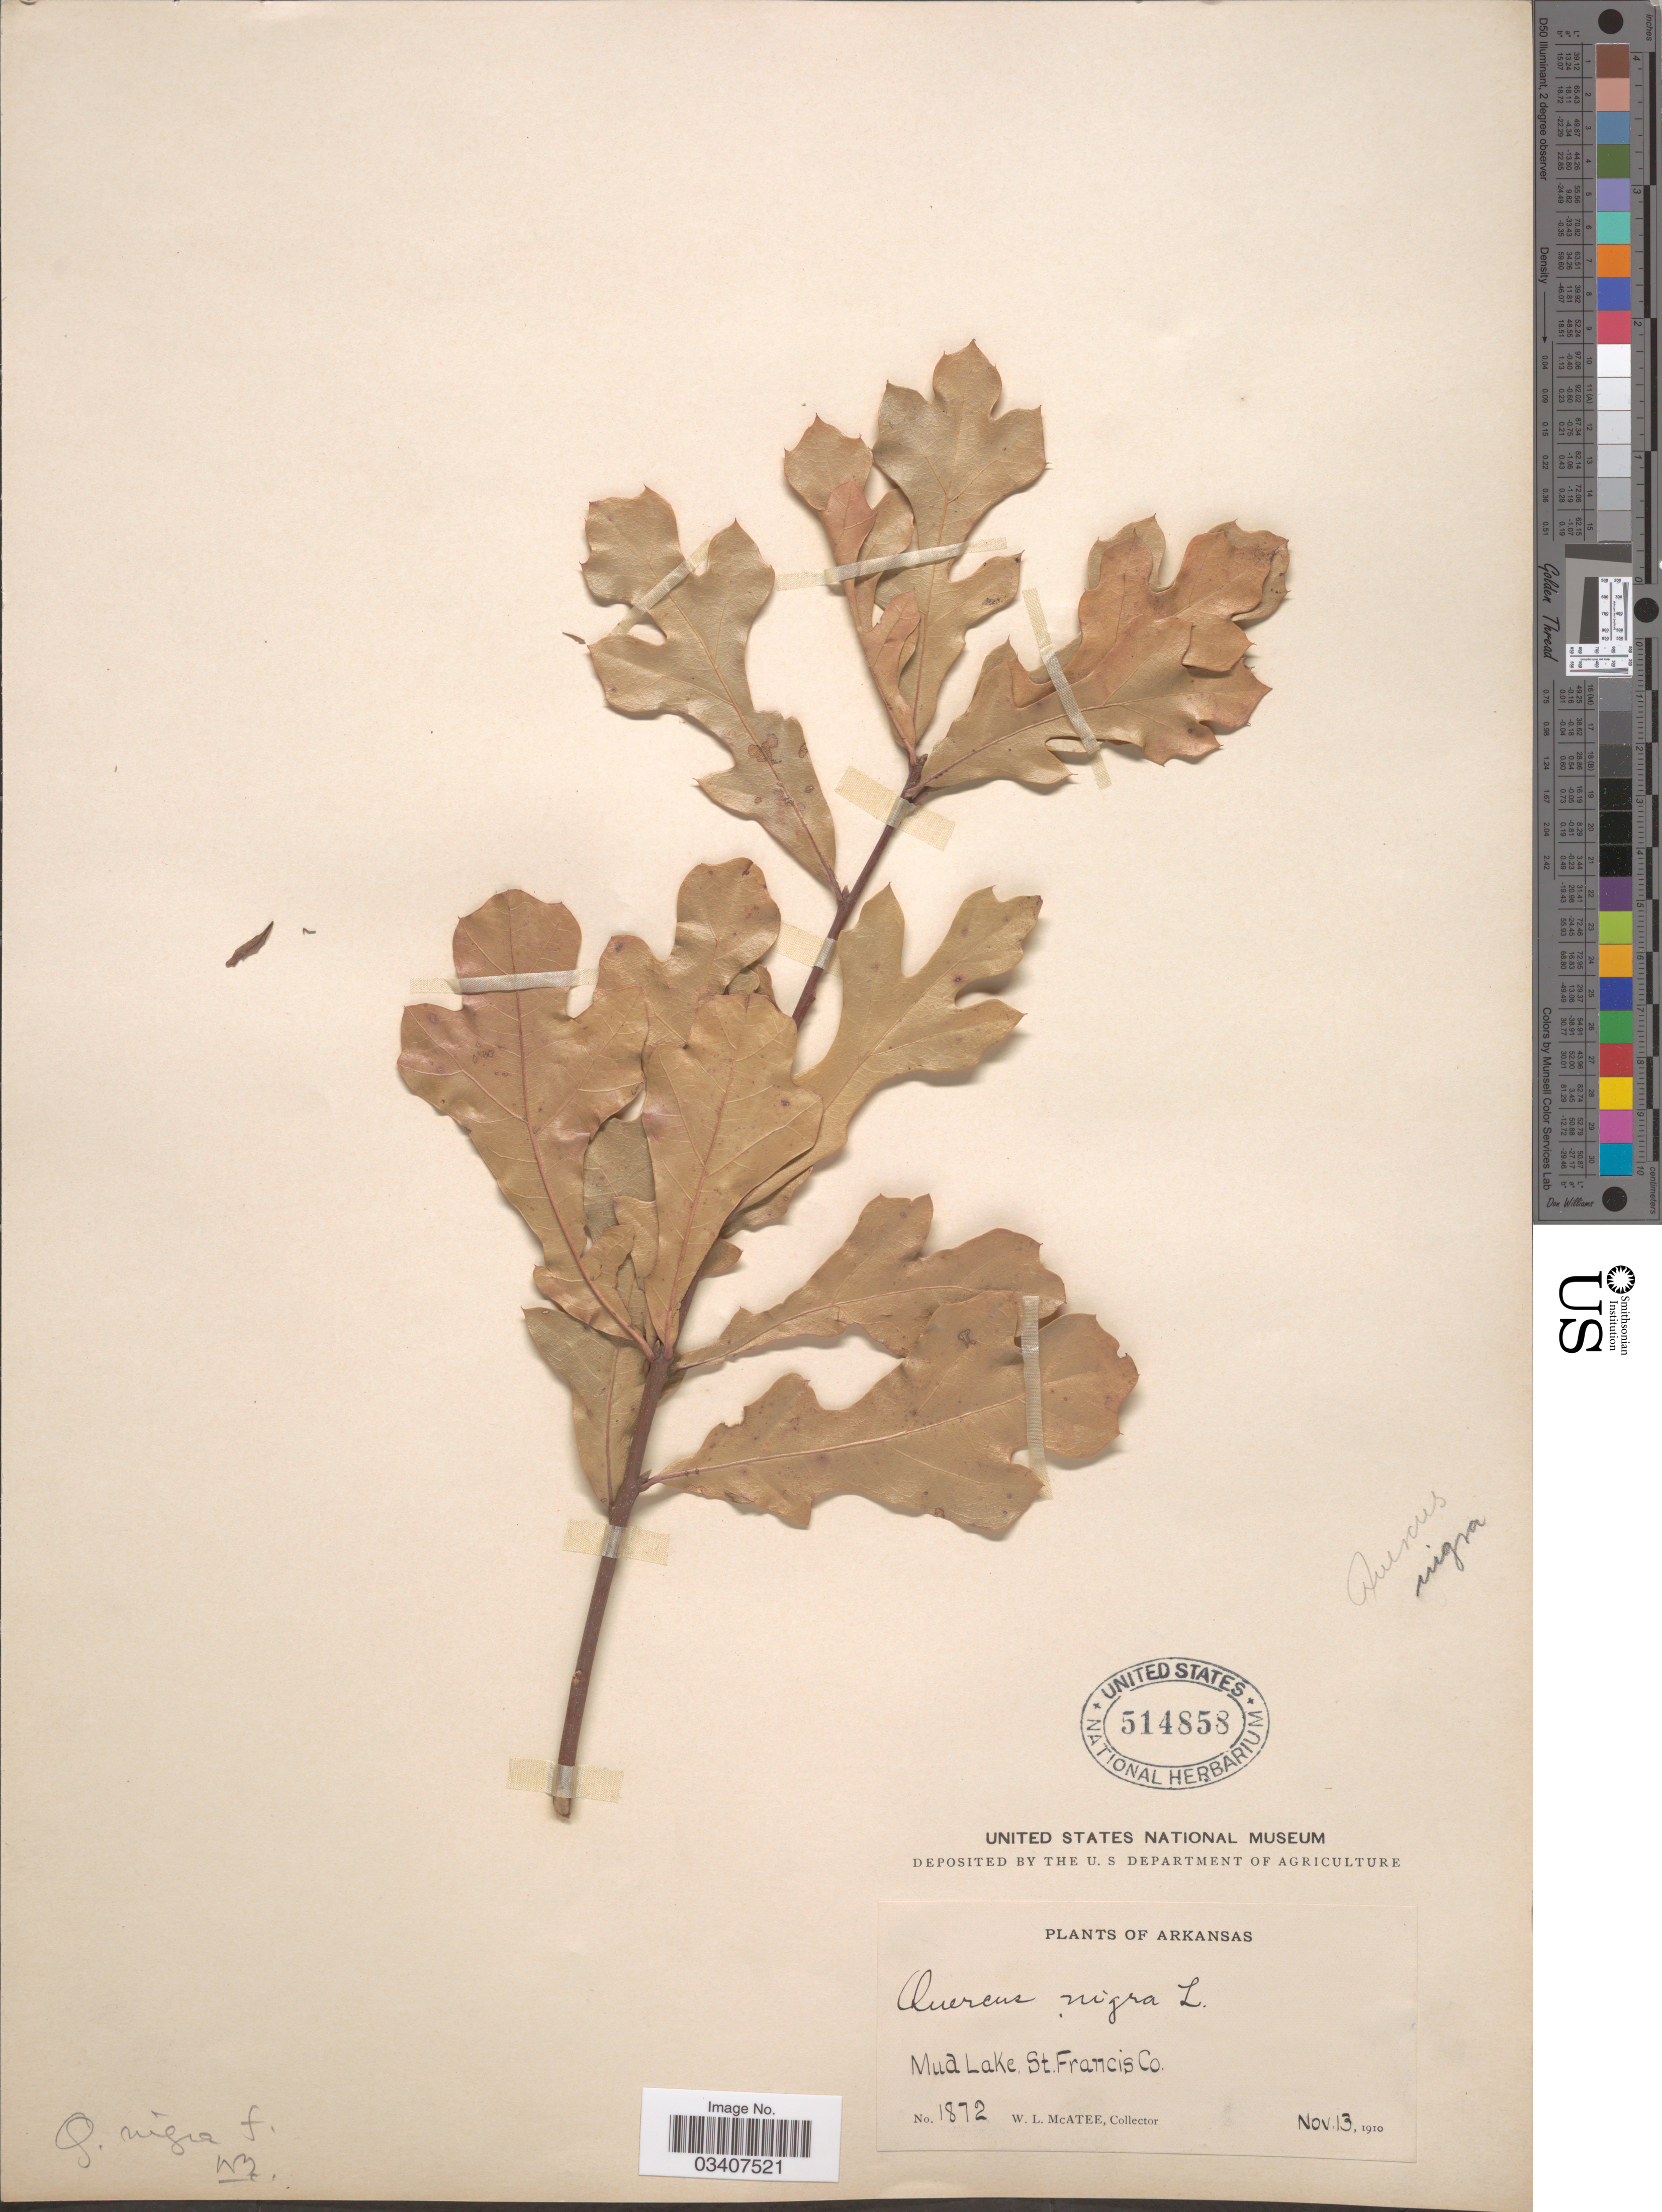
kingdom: Plantae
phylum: Tracheophyta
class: Magnoliopsida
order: Fagales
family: Fagaceae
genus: Quercus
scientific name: Quercus nigra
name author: L.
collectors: W. McAtee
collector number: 1872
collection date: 1910-11-13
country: United States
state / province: Arkansas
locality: Mud Lake, St. Francis Co.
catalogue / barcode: US 514858